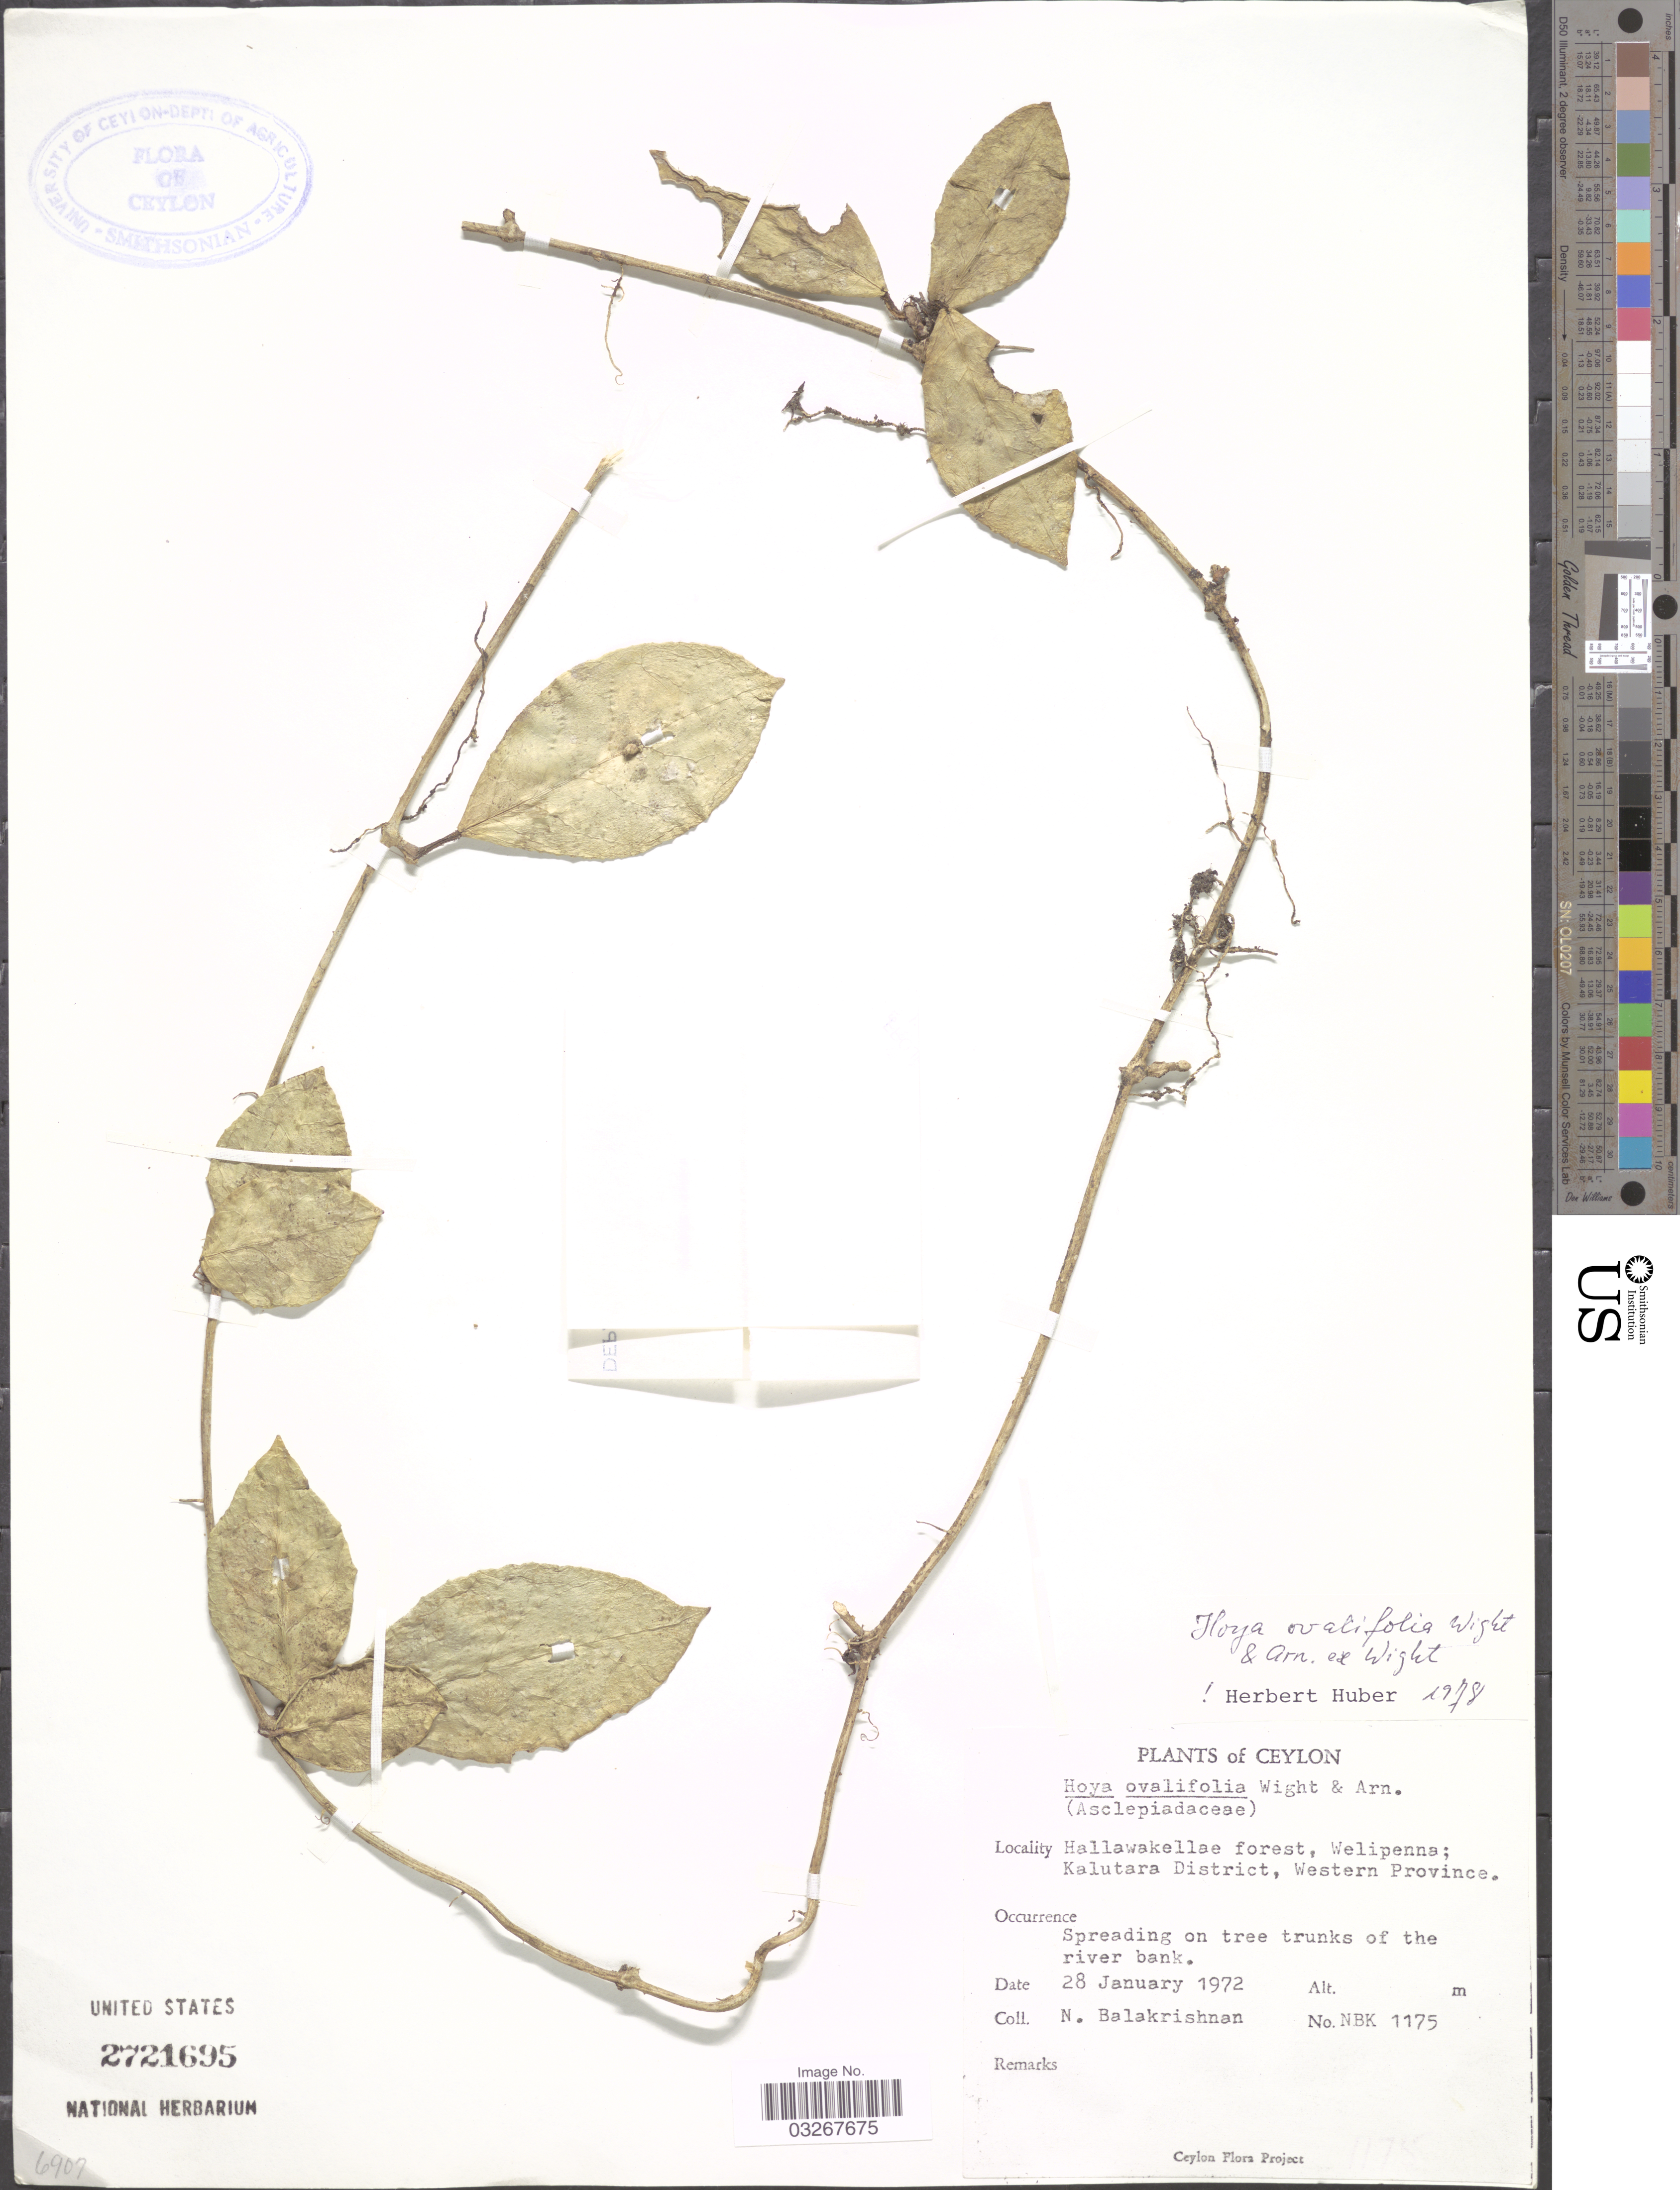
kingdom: Plantae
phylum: Tracheophyta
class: Magnoliopsida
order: Gentianales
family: Apocynaceae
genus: Hoya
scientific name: Hoya ovalifolia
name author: Wight & Arn. in Wight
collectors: N. Balakrishnan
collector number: NBK1175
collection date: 1972-01-28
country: Sri Lanka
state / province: Western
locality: Ceylon, Hallawakelae forest, Welipenna; Kalutara District, Western Province.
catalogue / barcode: US 2721695